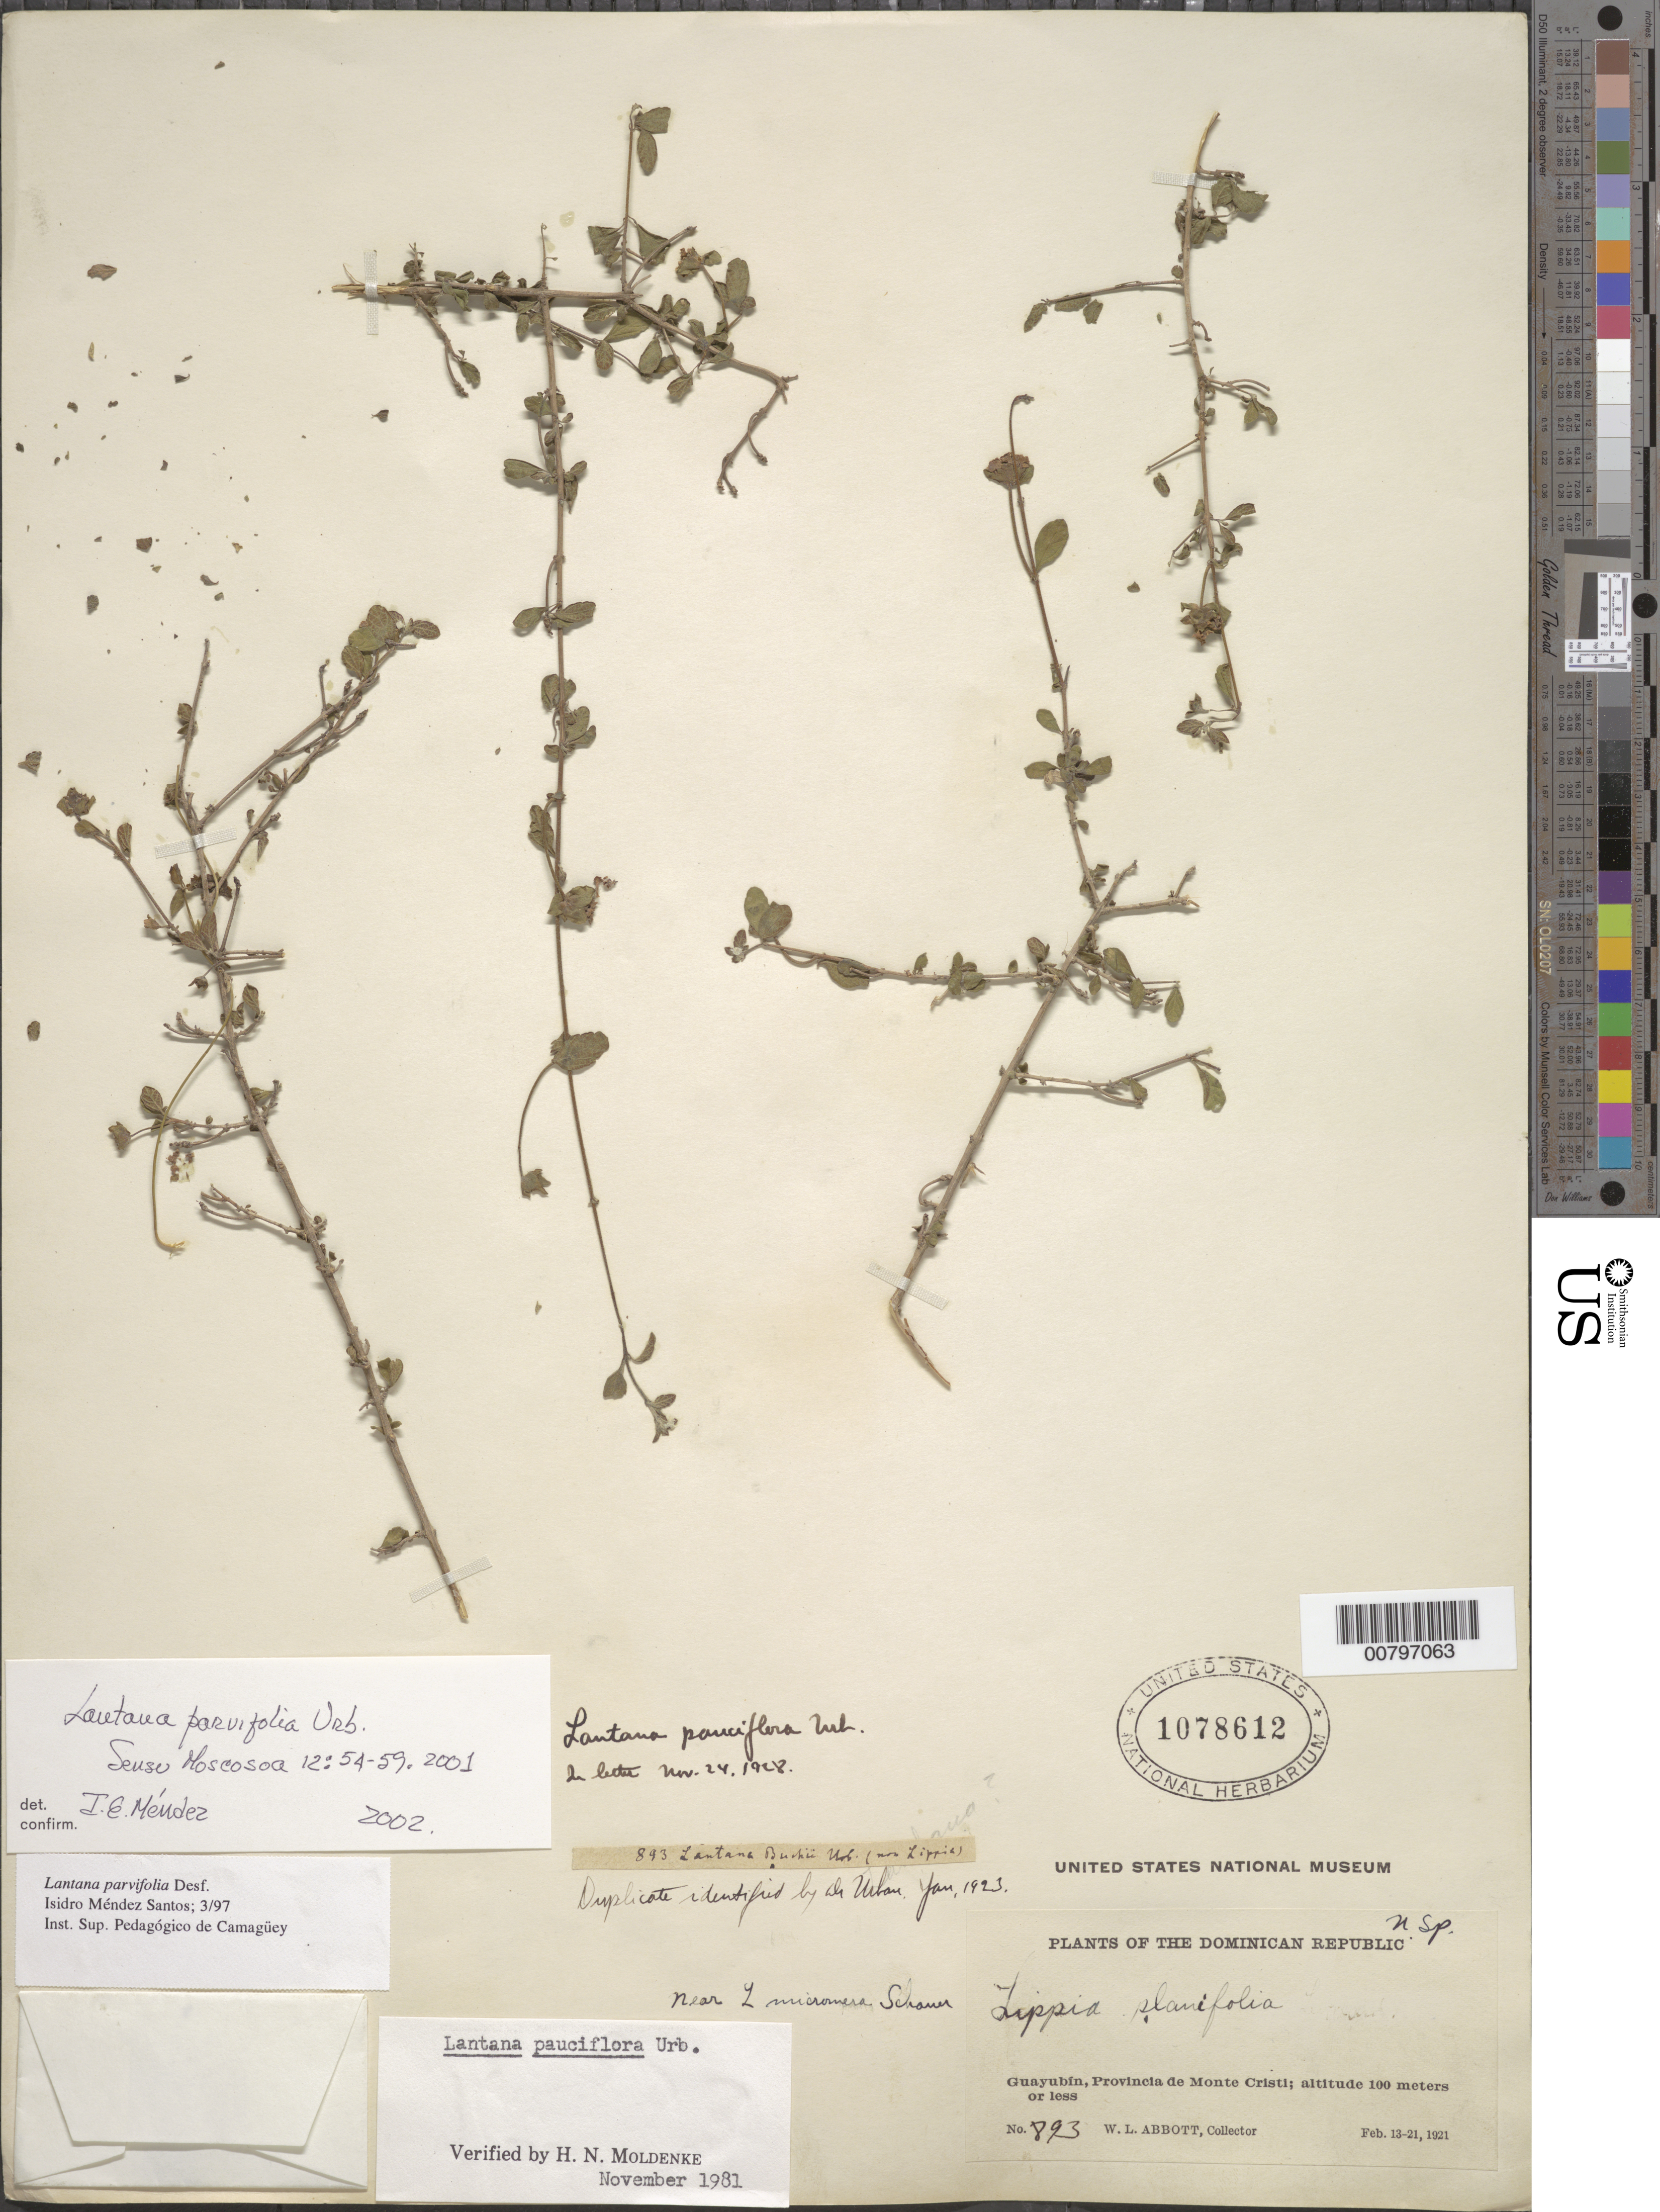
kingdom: Plantae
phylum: Tracheophyta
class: Magnoliopsida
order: Lamiales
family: Verbenaceae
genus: Lantana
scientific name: Lantana pauciflora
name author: Urb.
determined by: Méndez, Isidro E., (HIPC)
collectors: W. L. Abbott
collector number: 893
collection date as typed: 13 Mar 1926 to 21 Feb 1921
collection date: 1921-02-21/1926-03-13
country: Dominican Republic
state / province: Monte Cristi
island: Hispaniola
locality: Guayubín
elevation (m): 100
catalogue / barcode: US 1078612